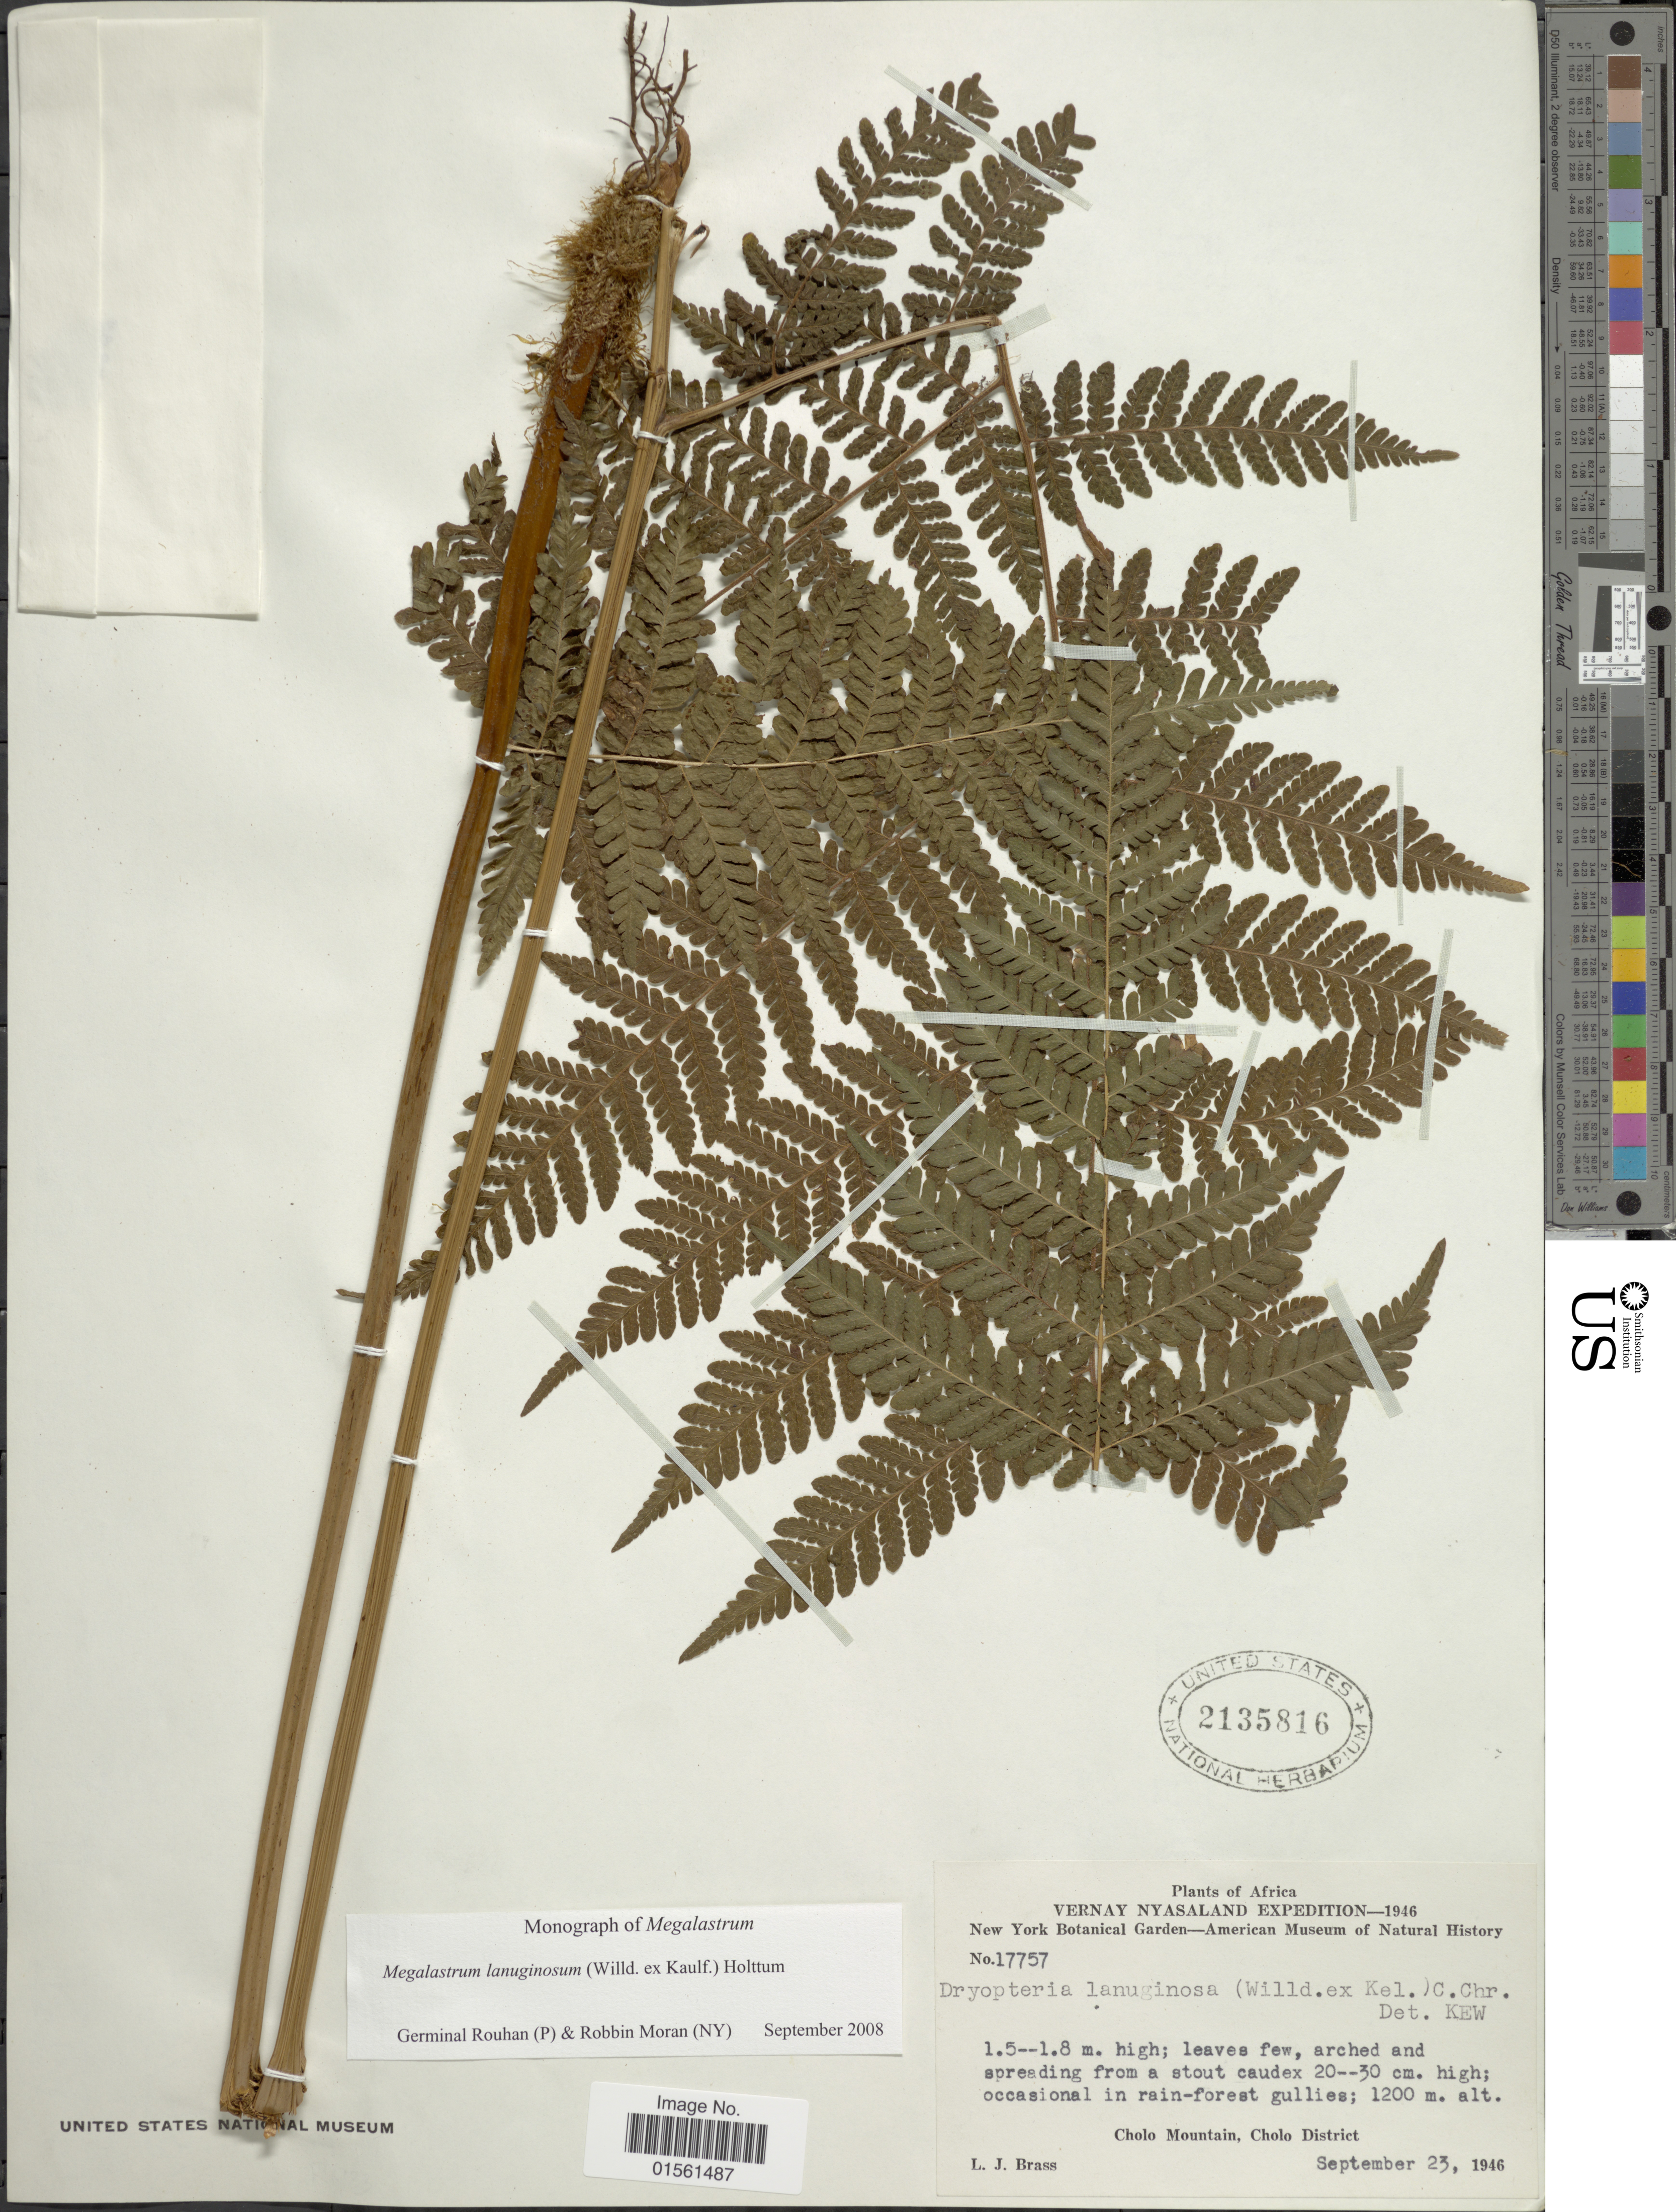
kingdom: Plantae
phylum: Tracheophyta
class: Polypodiopsida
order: Polypodiales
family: Dryopteridaceae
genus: Megalastrum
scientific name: Megalastrum lanuginosum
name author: (Kaulf.) Holttum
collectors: L. J. Brass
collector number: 17757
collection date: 1946-09-23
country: Malawi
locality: Cholo Mountain, Cholo District.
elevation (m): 1200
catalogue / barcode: US 2135816